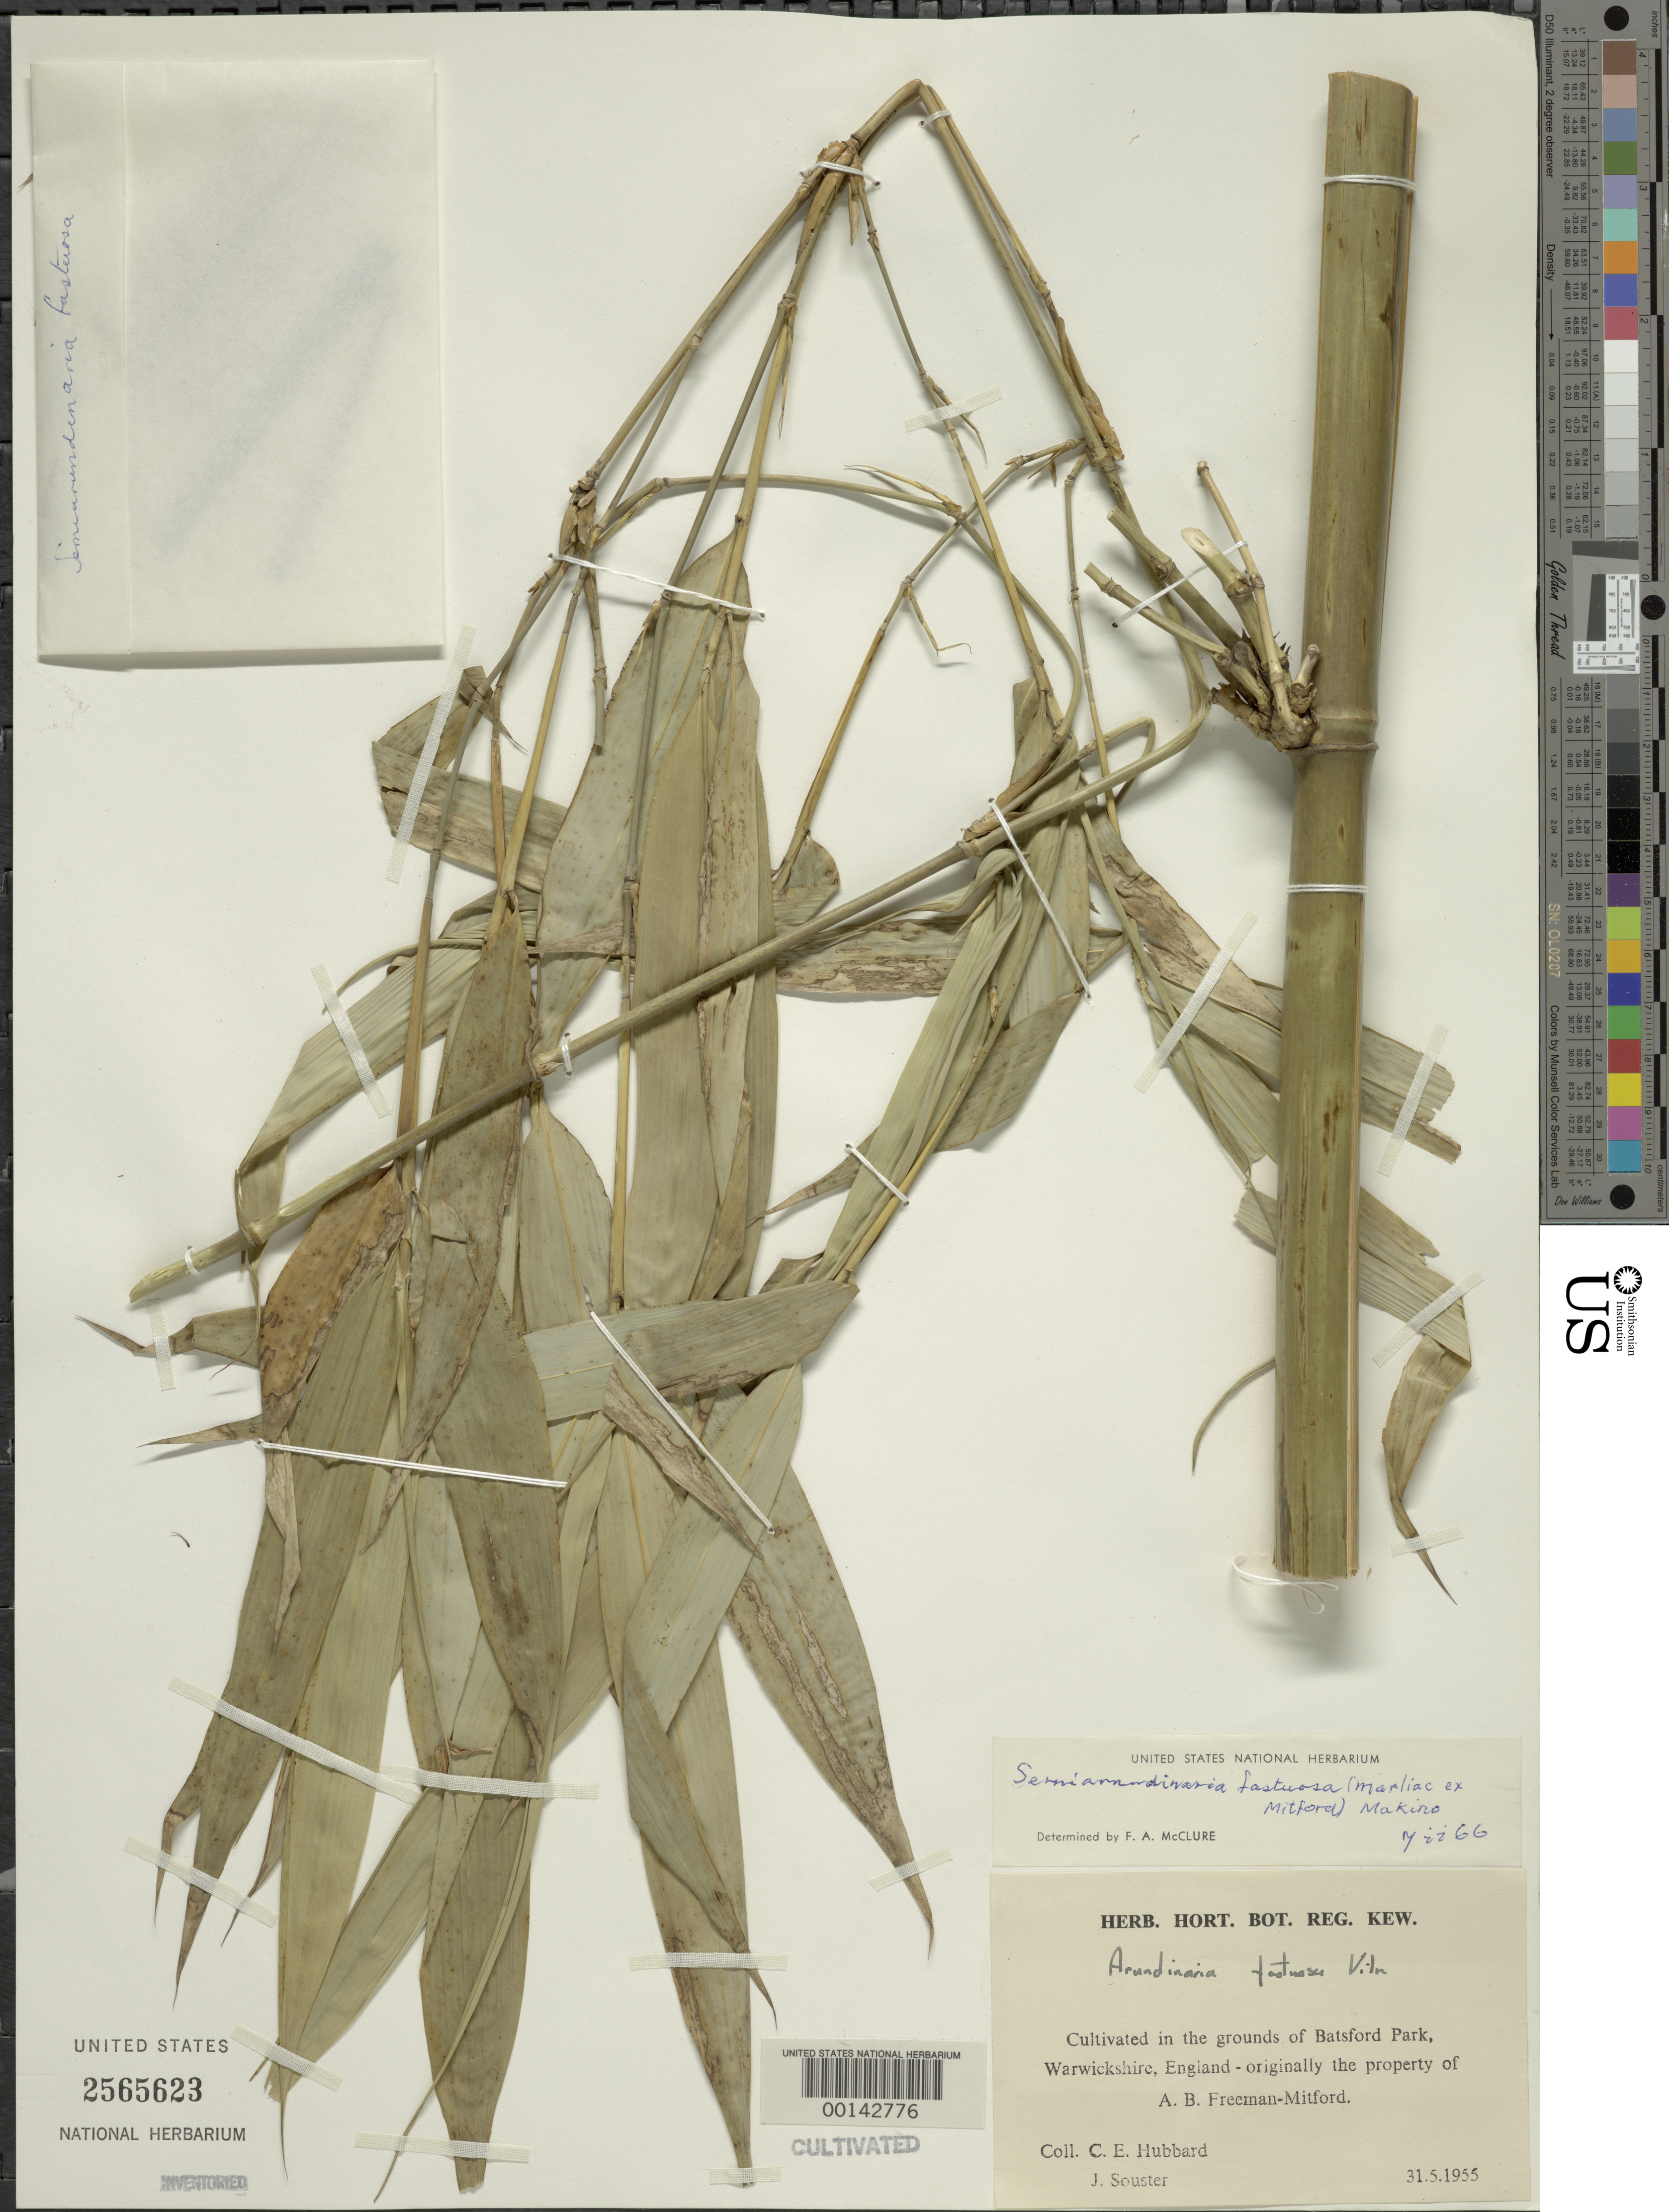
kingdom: Plantae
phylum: Tracheophyta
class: Liliopsida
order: Poales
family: Poaceae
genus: Semiarundinaria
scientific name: Semiarundinaria fastuosa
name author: Makino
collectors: C. E. Hubbard & J. Souster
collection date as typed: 31 May 1955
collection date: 1955-05-31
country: United Kingdom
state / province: England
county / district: Warwickshire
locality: Warwickshire, batsford park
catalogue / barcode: US 2565623